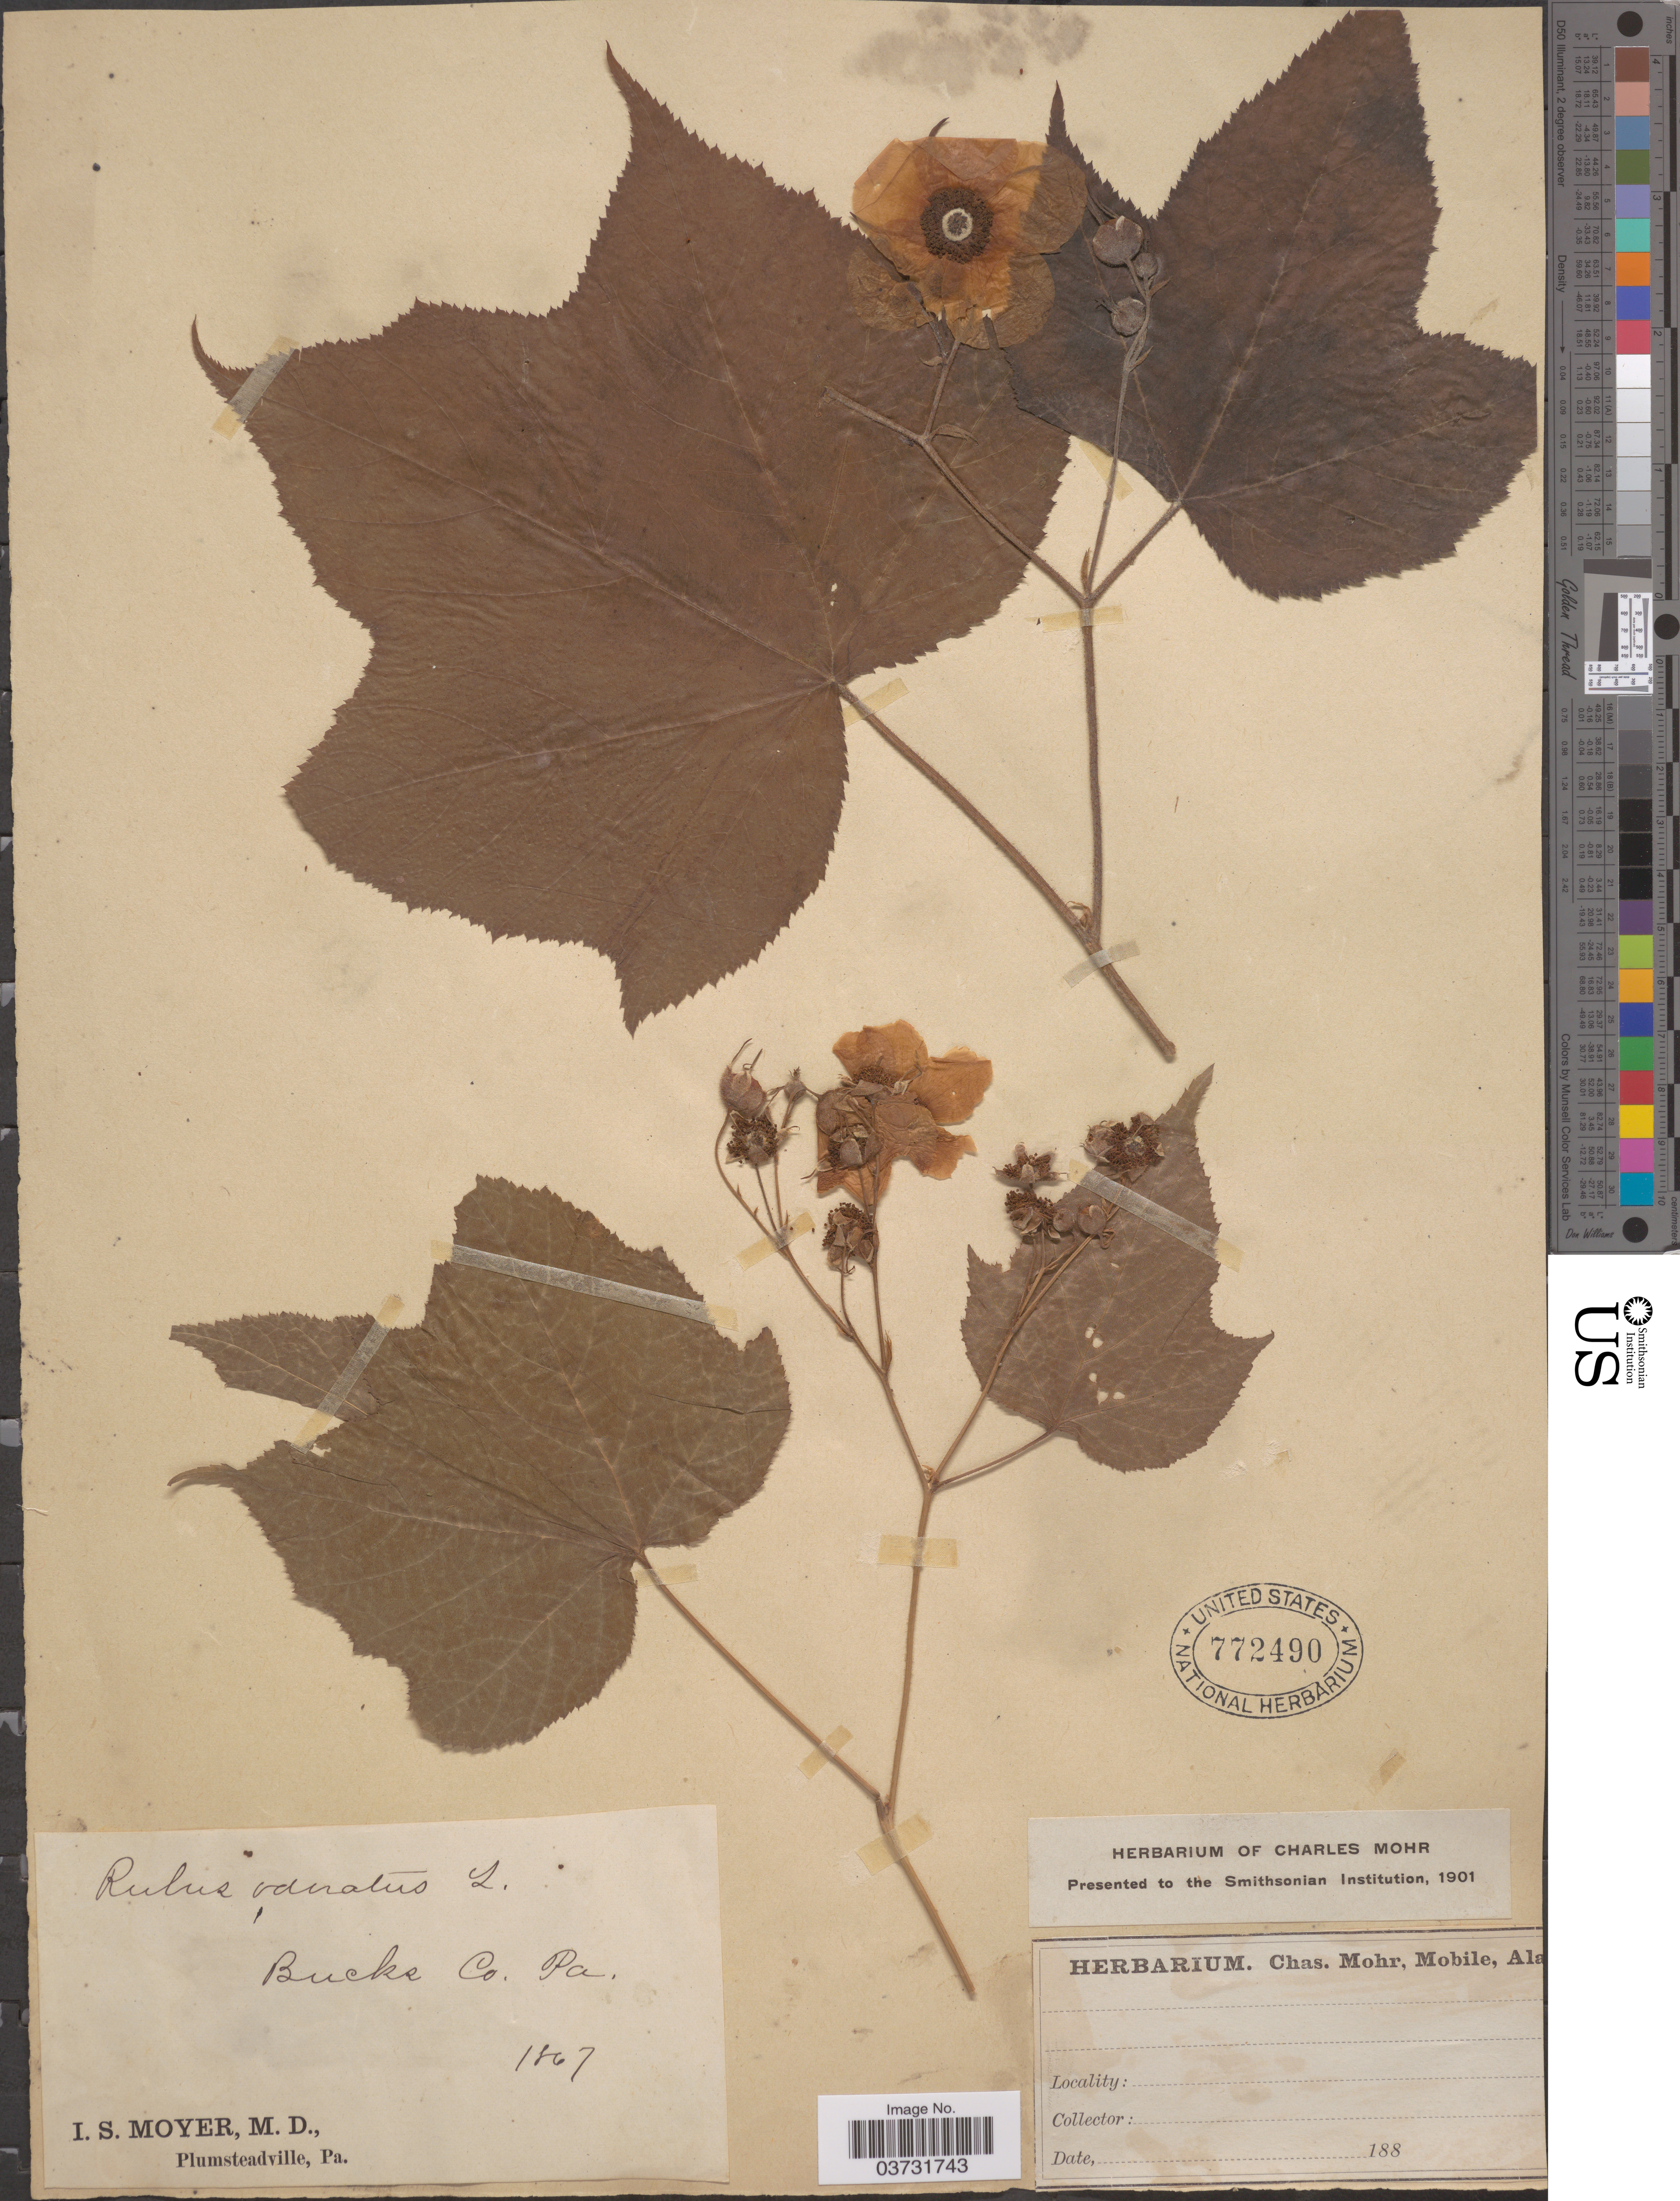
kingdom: Plantae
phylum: Tracheophyta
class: Magnoliopsida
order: Rosales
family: Rosaceae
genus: Rubus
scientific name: Rubus odoratus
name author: L.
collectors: I. S. Moyer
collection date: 1867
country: United States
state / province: Pennsylvania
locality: Bucks Co.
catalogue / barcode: US 772490